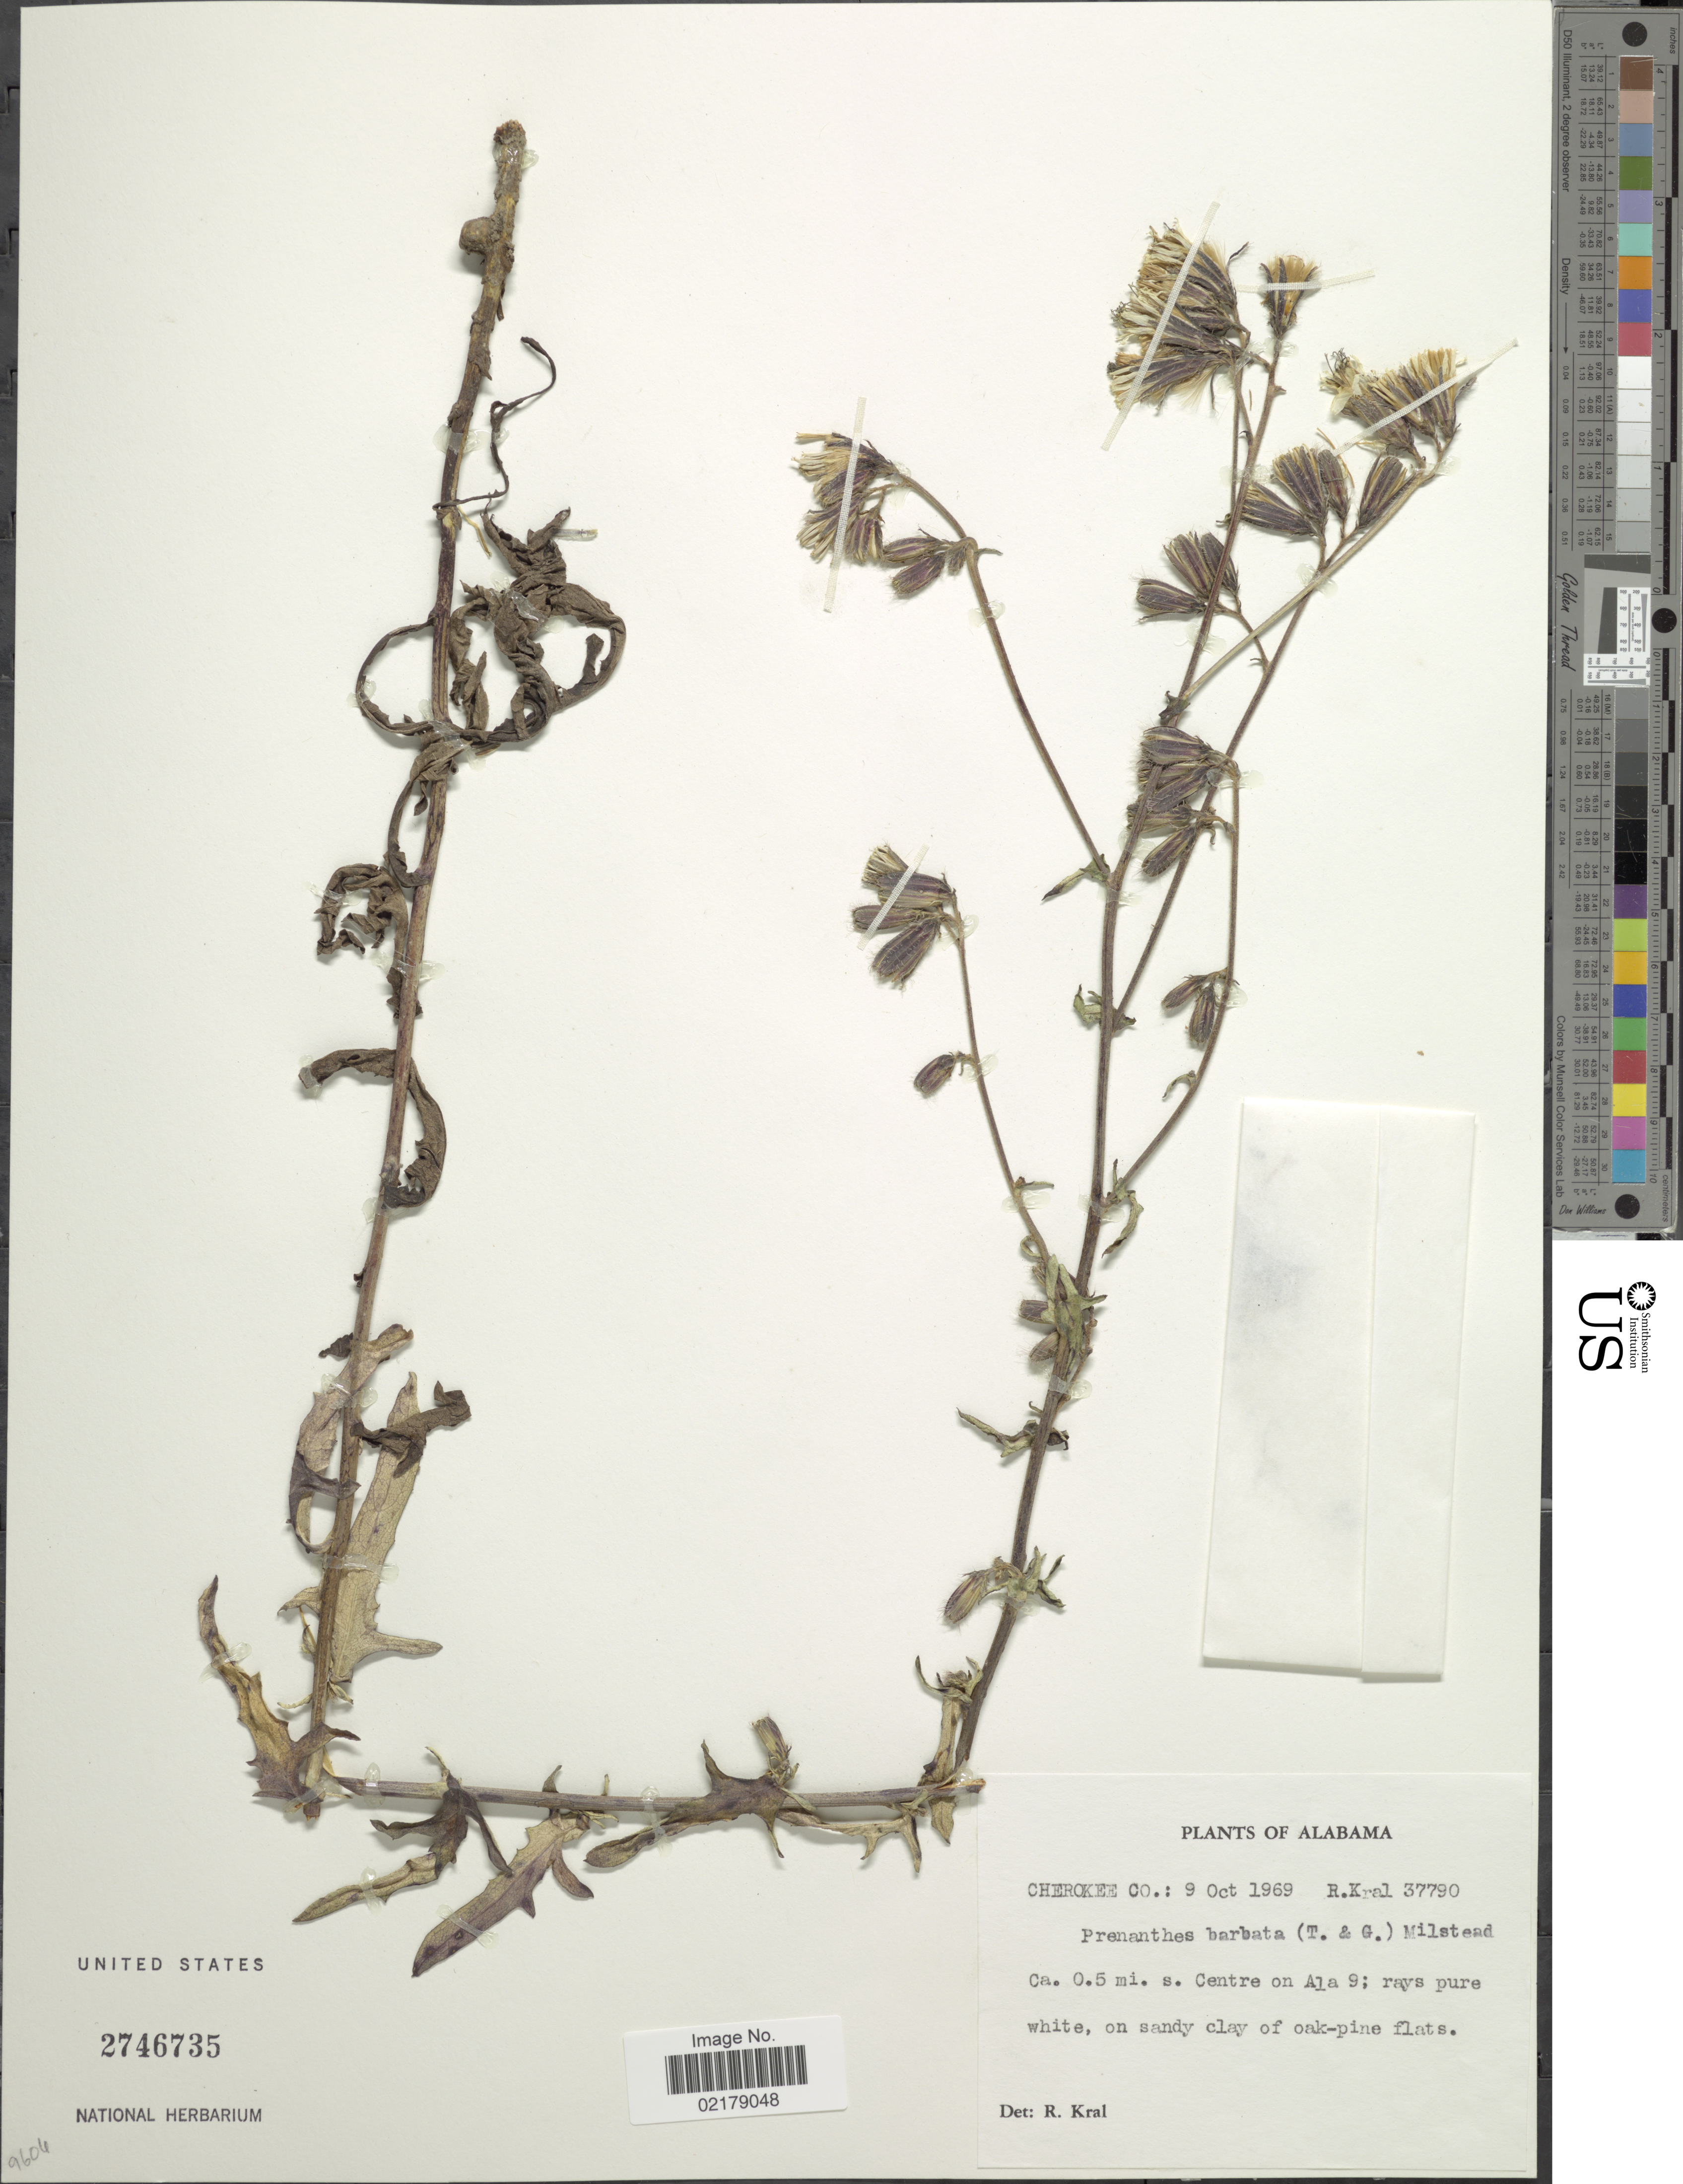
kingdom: Plantae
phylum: Tracheophyta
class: Magnoliopsida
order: Asterales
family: Asteraceae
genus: Prenanthes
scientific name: Prenanthes barbata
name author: (Torr. & A. Gray) Cronq.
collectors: R. Kral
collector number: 37790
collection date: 1969-10-09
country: United States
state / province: Alabama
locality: Cherokee Co, Ca. 0.5 mi s. Centre on Ala 9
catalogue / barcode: US 2746735